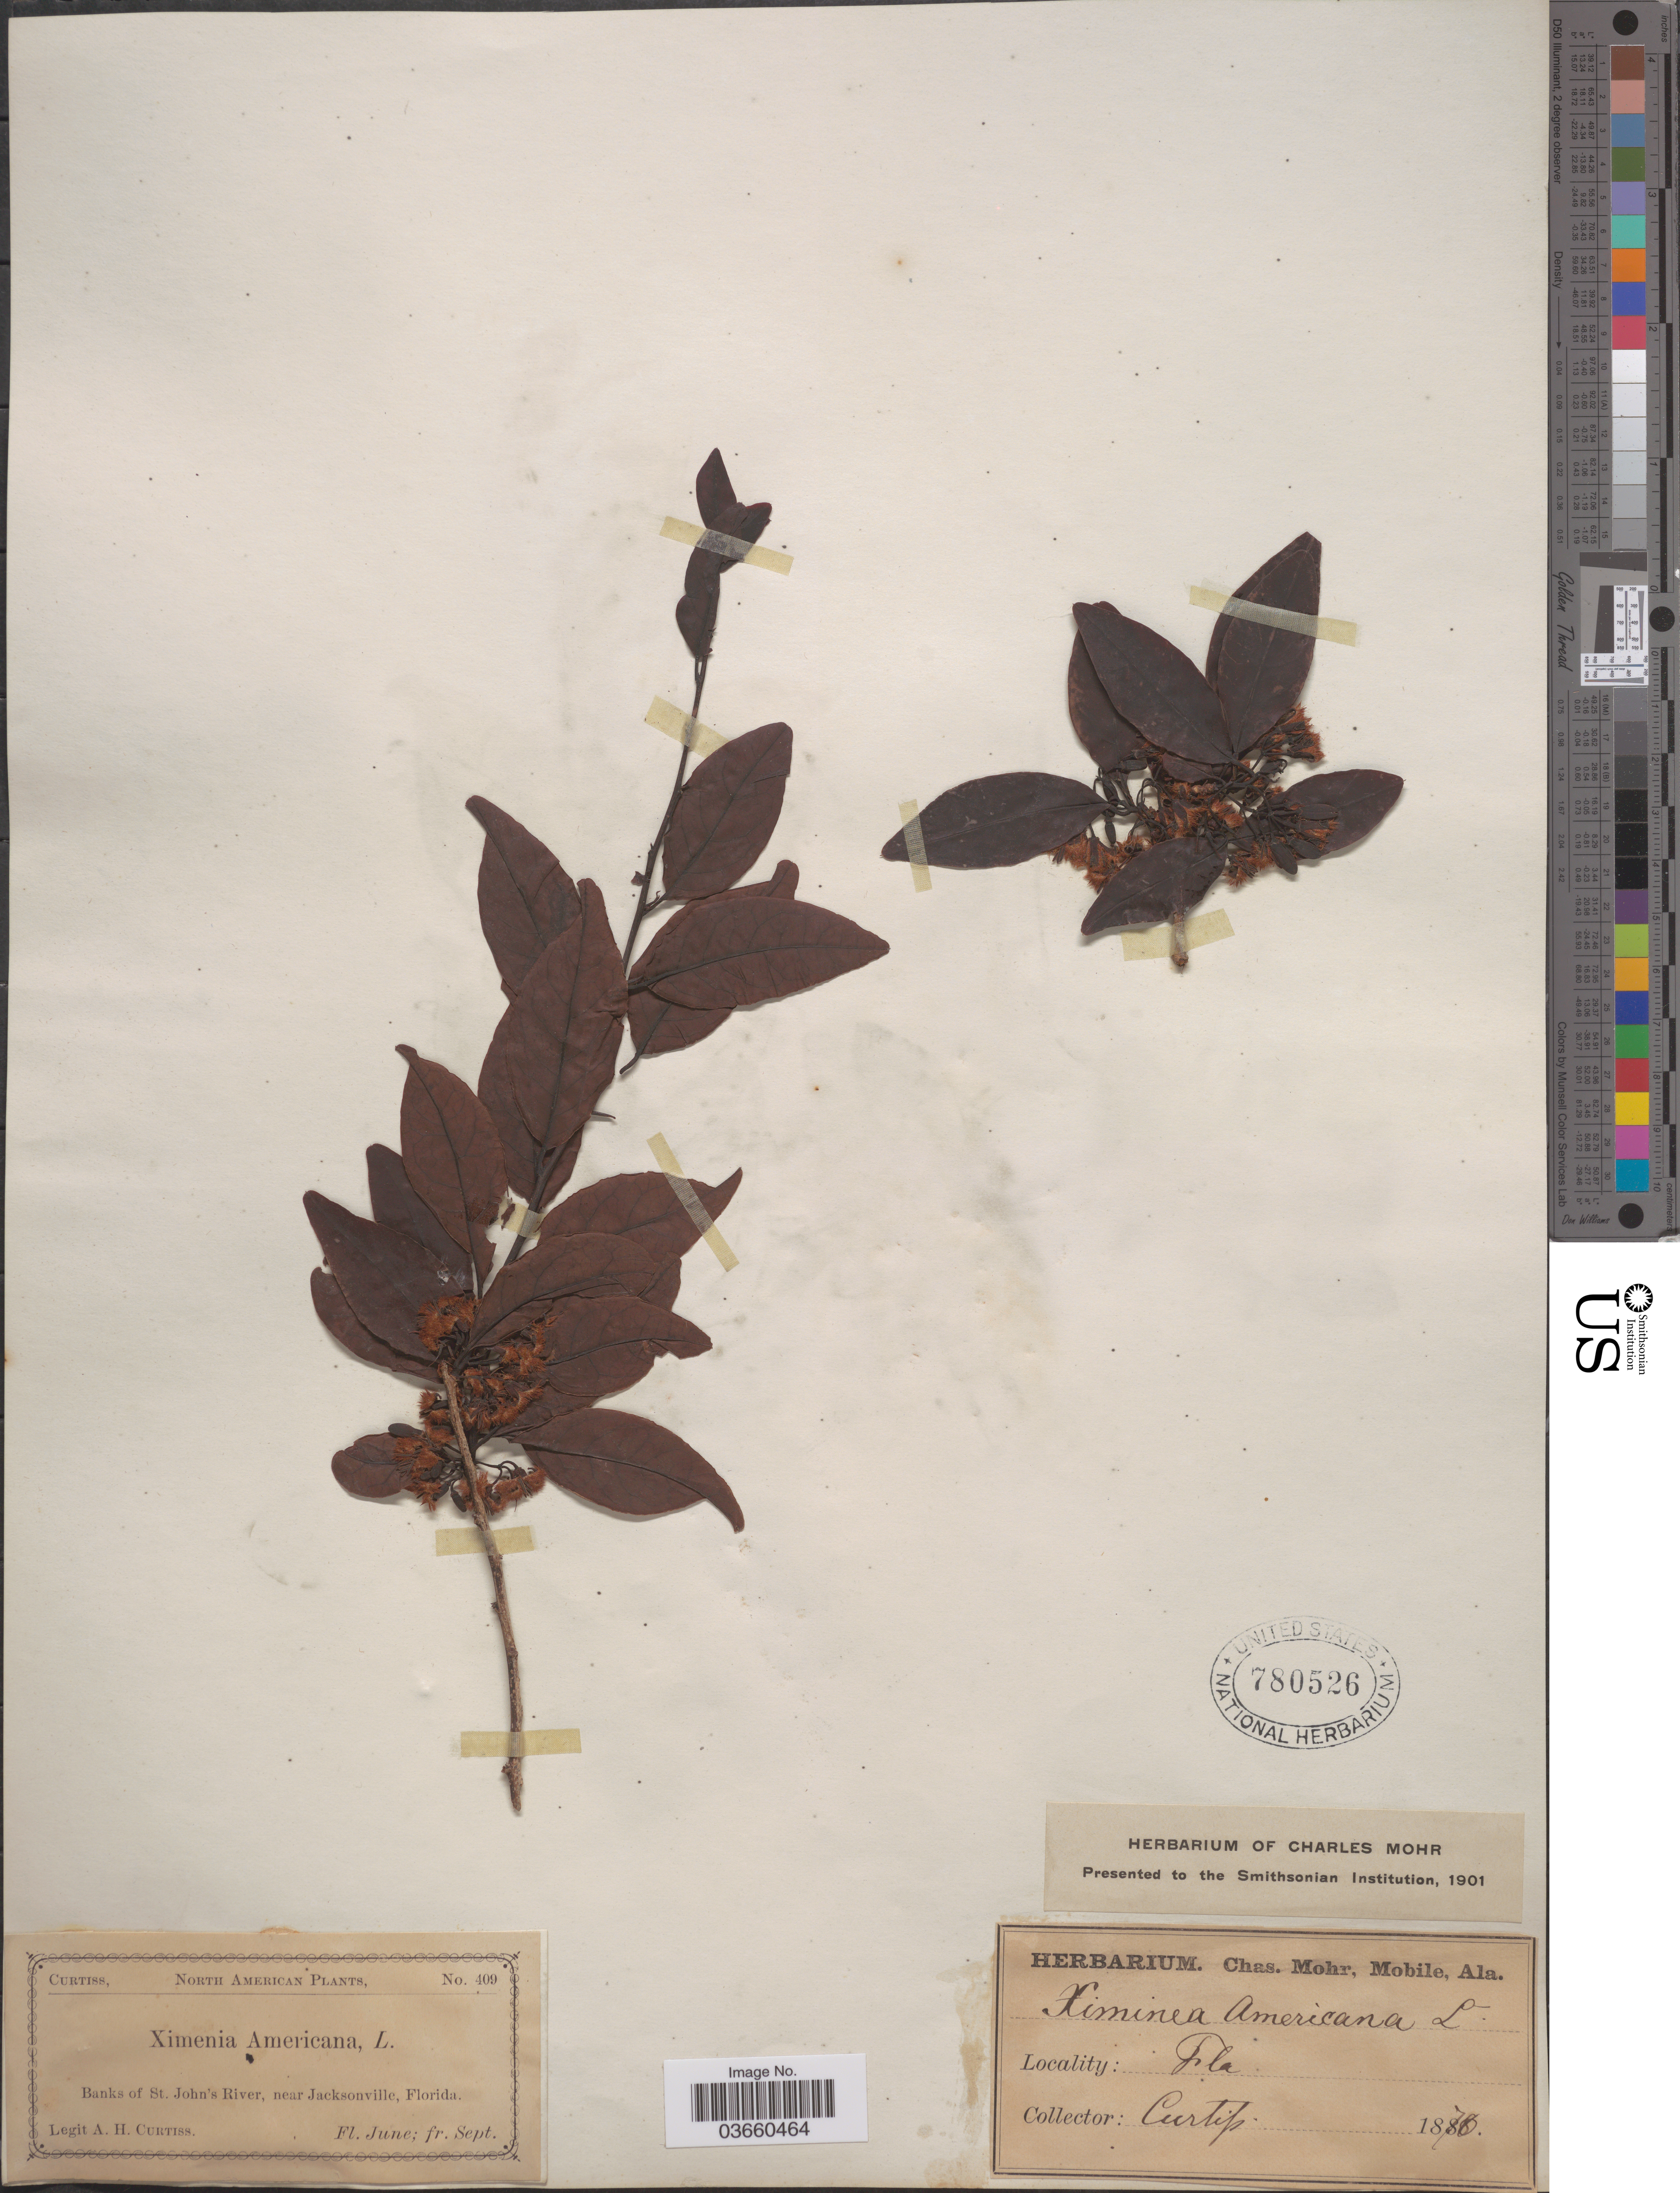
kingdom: Plantae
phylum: Tracheophyta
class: Magnoliopsida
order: Santalales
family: Ximeniaceae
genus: Ximenia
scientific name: Ximenia americana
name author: L.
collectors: A. H. Curtiss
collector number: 409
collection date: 1870-06/1870-09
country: United States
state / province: Florida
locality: Banks of St. John's River, near Jacksonville.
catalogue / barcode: US 780526